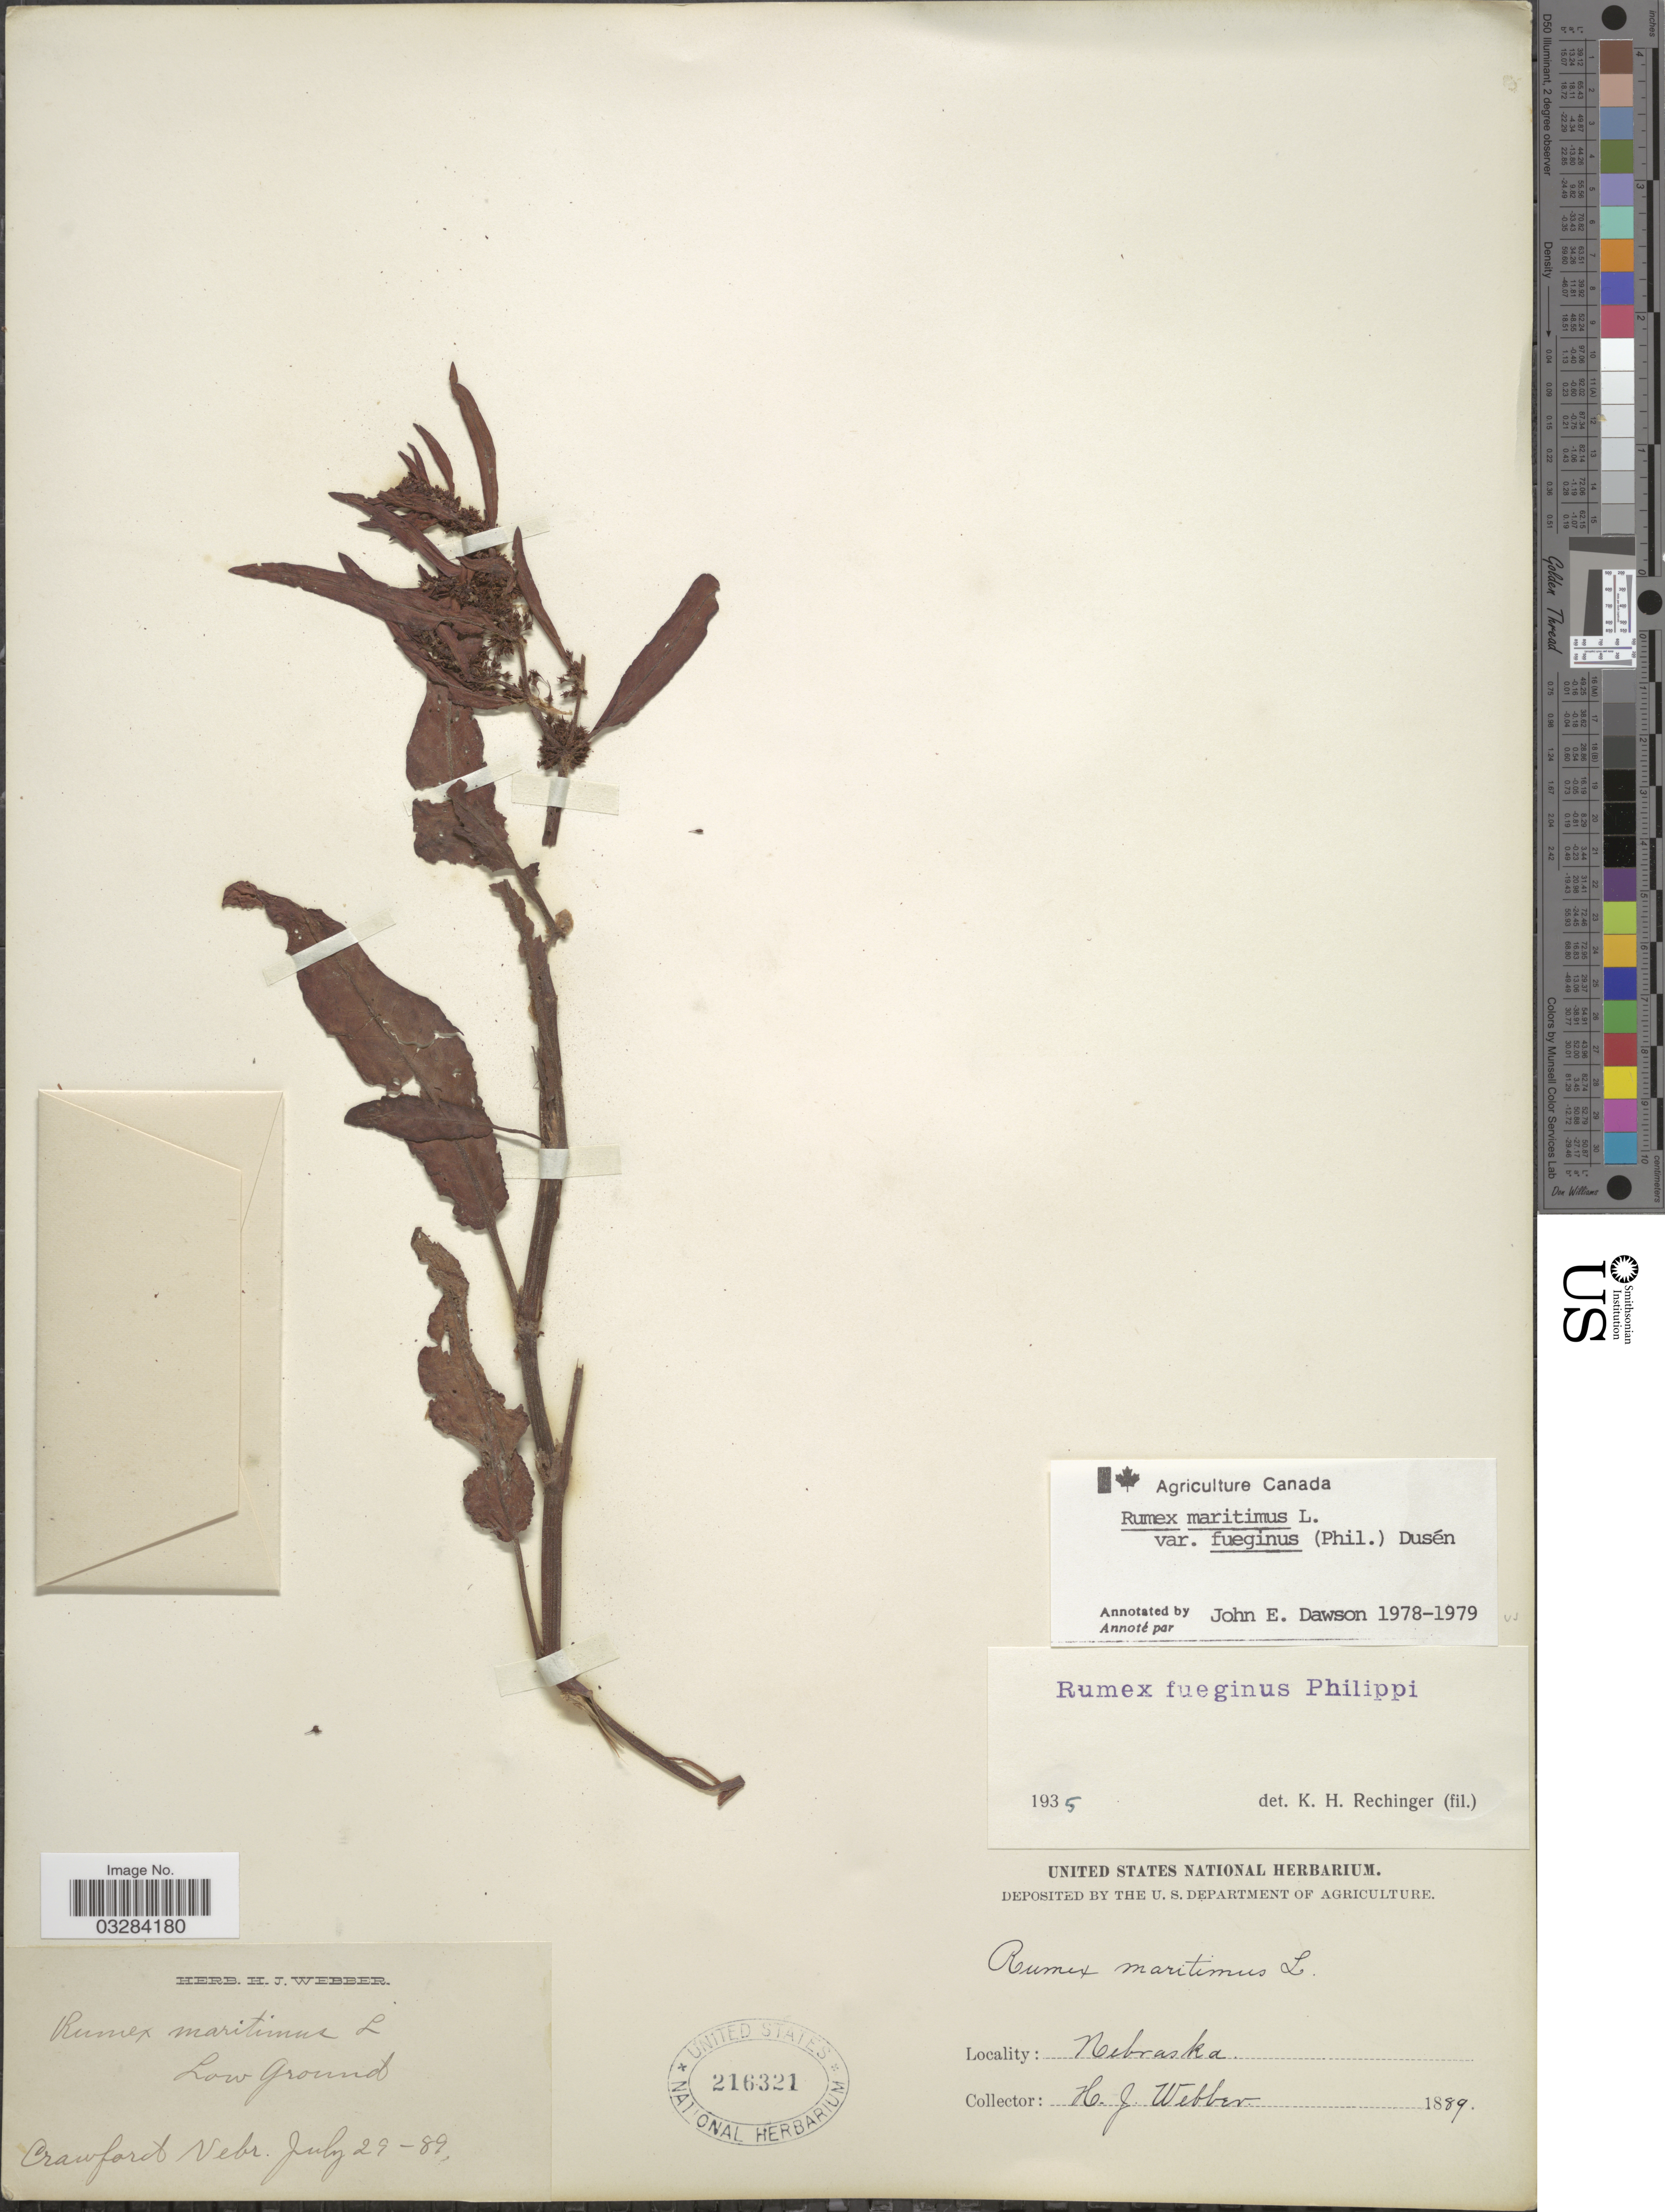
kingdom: Plantae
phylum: Tracheophyta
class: Magnoliopsida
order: Caryophyllales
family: Polygonaceae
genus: Rumex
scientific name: Rumex maritimus var. fueginus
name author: (Phil.) Dusén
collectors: H. Webber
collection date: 1889-07-29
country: United States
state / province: Nebraska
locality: Crawford.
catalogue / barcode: US 216321